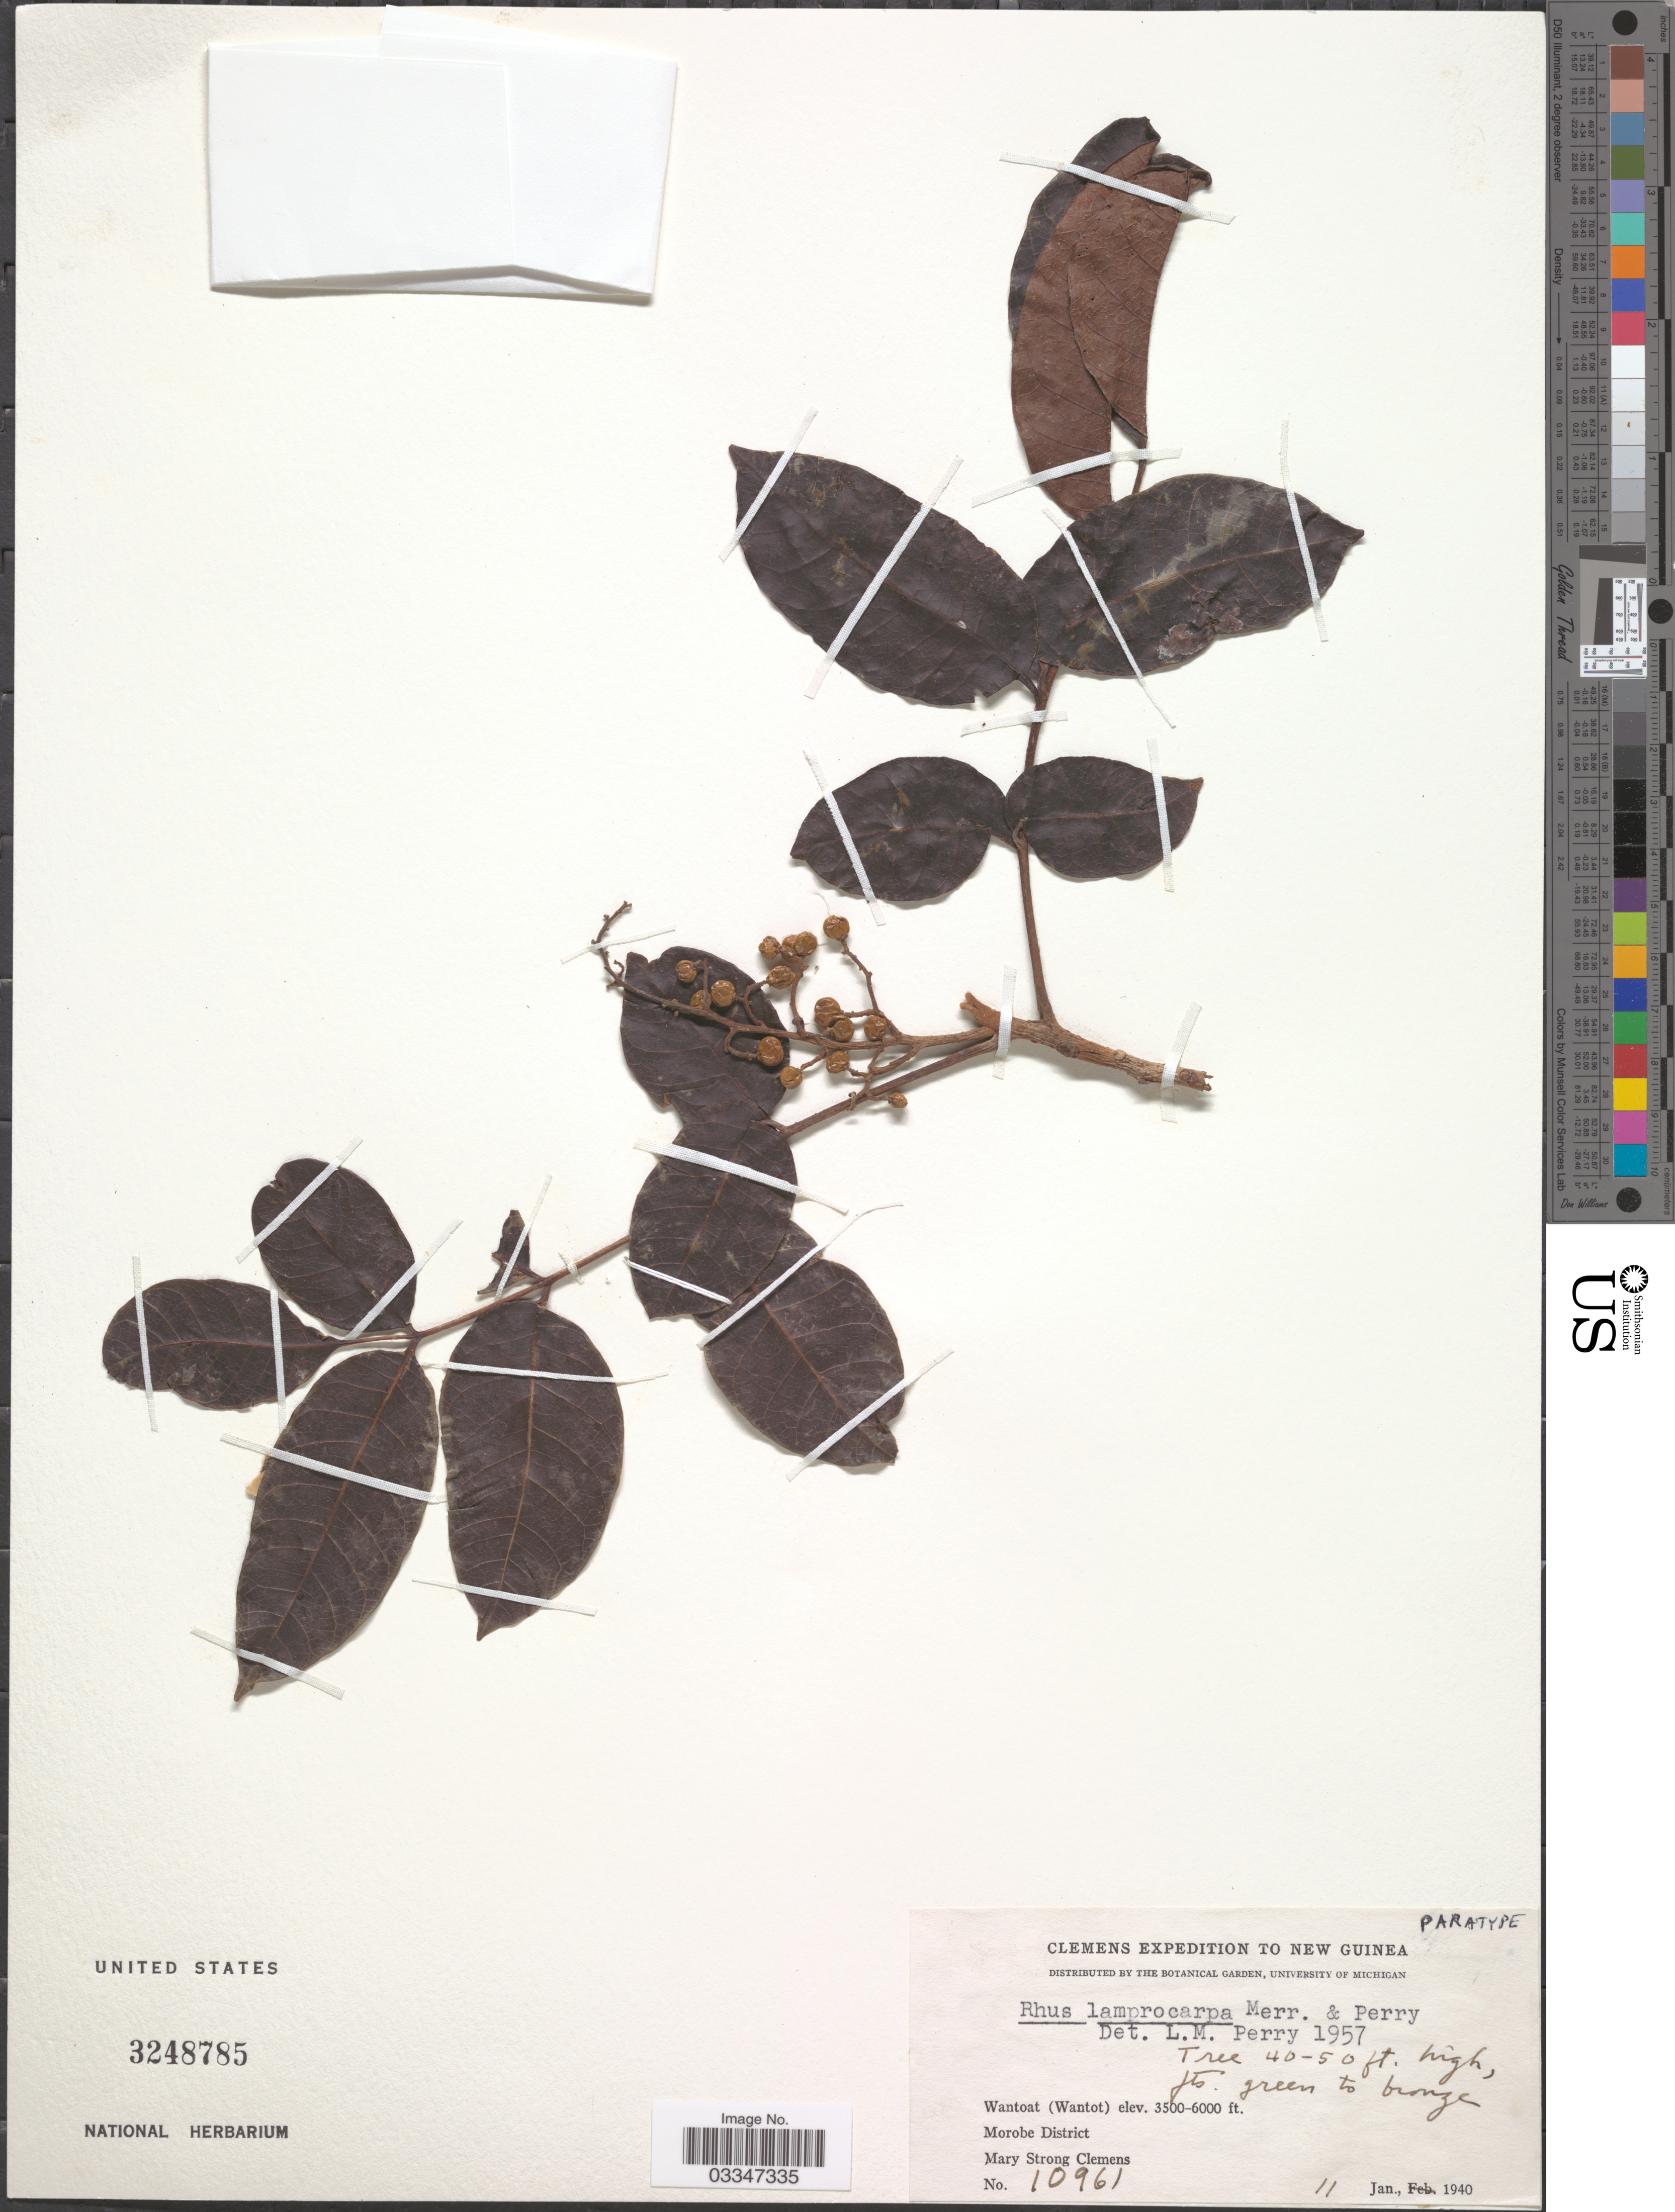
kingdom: Plantae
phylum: Tracheophyta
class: Magnoliopsida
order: Sapindales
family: Anacardiaceae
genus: Toxicodendron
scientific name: Toxicodendron lamprocarpum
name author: (Merr. & L.M. Perry) J.D. Mitch. et al.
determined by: Mitchell, John D.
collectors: M. S. Clemens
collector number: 10961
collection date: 1940-01-11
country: Papua New Guinea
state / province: Morobe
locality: New Guinea. Wantoat (Wantot). Morobe District.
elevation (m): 1067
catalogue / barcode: US 3248785